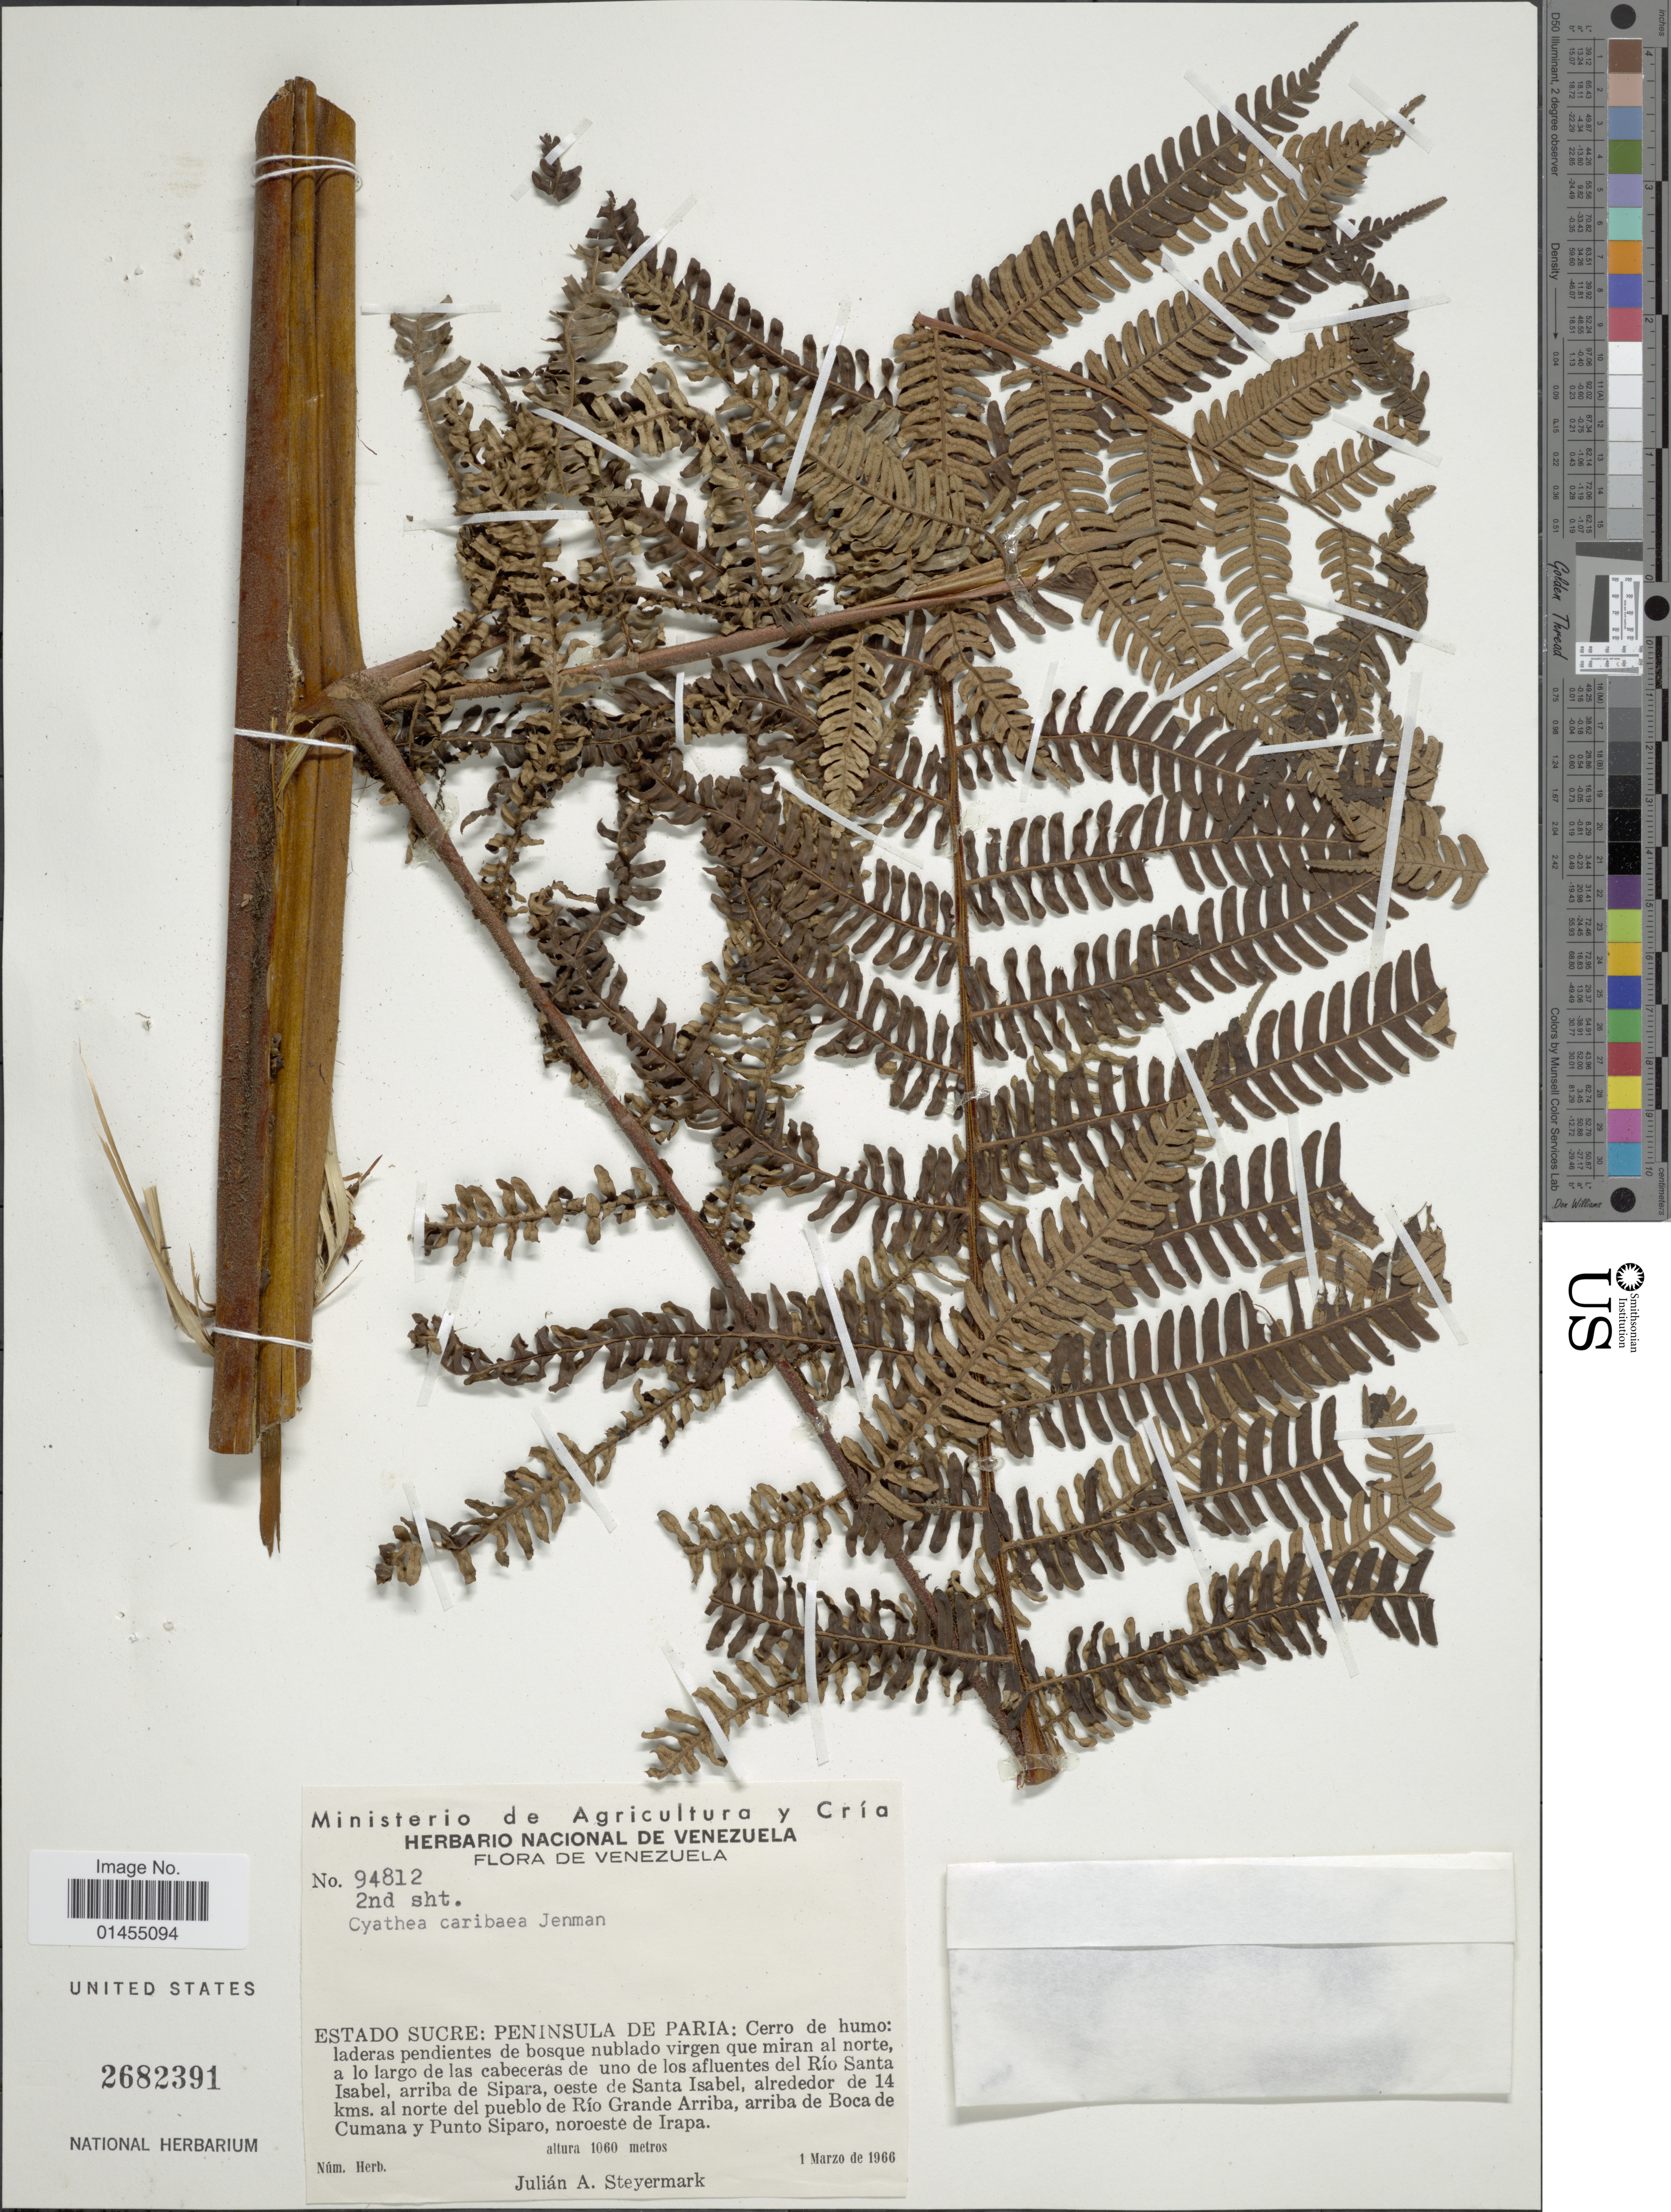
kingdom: Plantae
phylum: Tracheophyta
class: Polypodiopsida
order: Cyatheales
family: Cyatheaceae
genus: Alsophila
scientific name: Alsophila imrayana var. imrayana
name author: (Hook.) D.S. Conant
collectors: J. Steyermark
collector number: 94812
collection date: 1966-03-01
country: Venezuela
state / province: Sucre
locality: Peninsula de Paria: Cerro de humo: laderas pendientes de bosque nublado virgen que miran al norte, a lo largo de las cabeceras de uno de los afluentes del Río Santa Isabel, arriba de Sipara, oeste de Santa Isabel, alrededor de 14 kms. al norte del pueblo de Río Grande Arriba, arriba de Boca de Cumana y Punto Siparo, noroeste de Irapa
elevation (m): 1060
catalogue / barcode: US 2682391